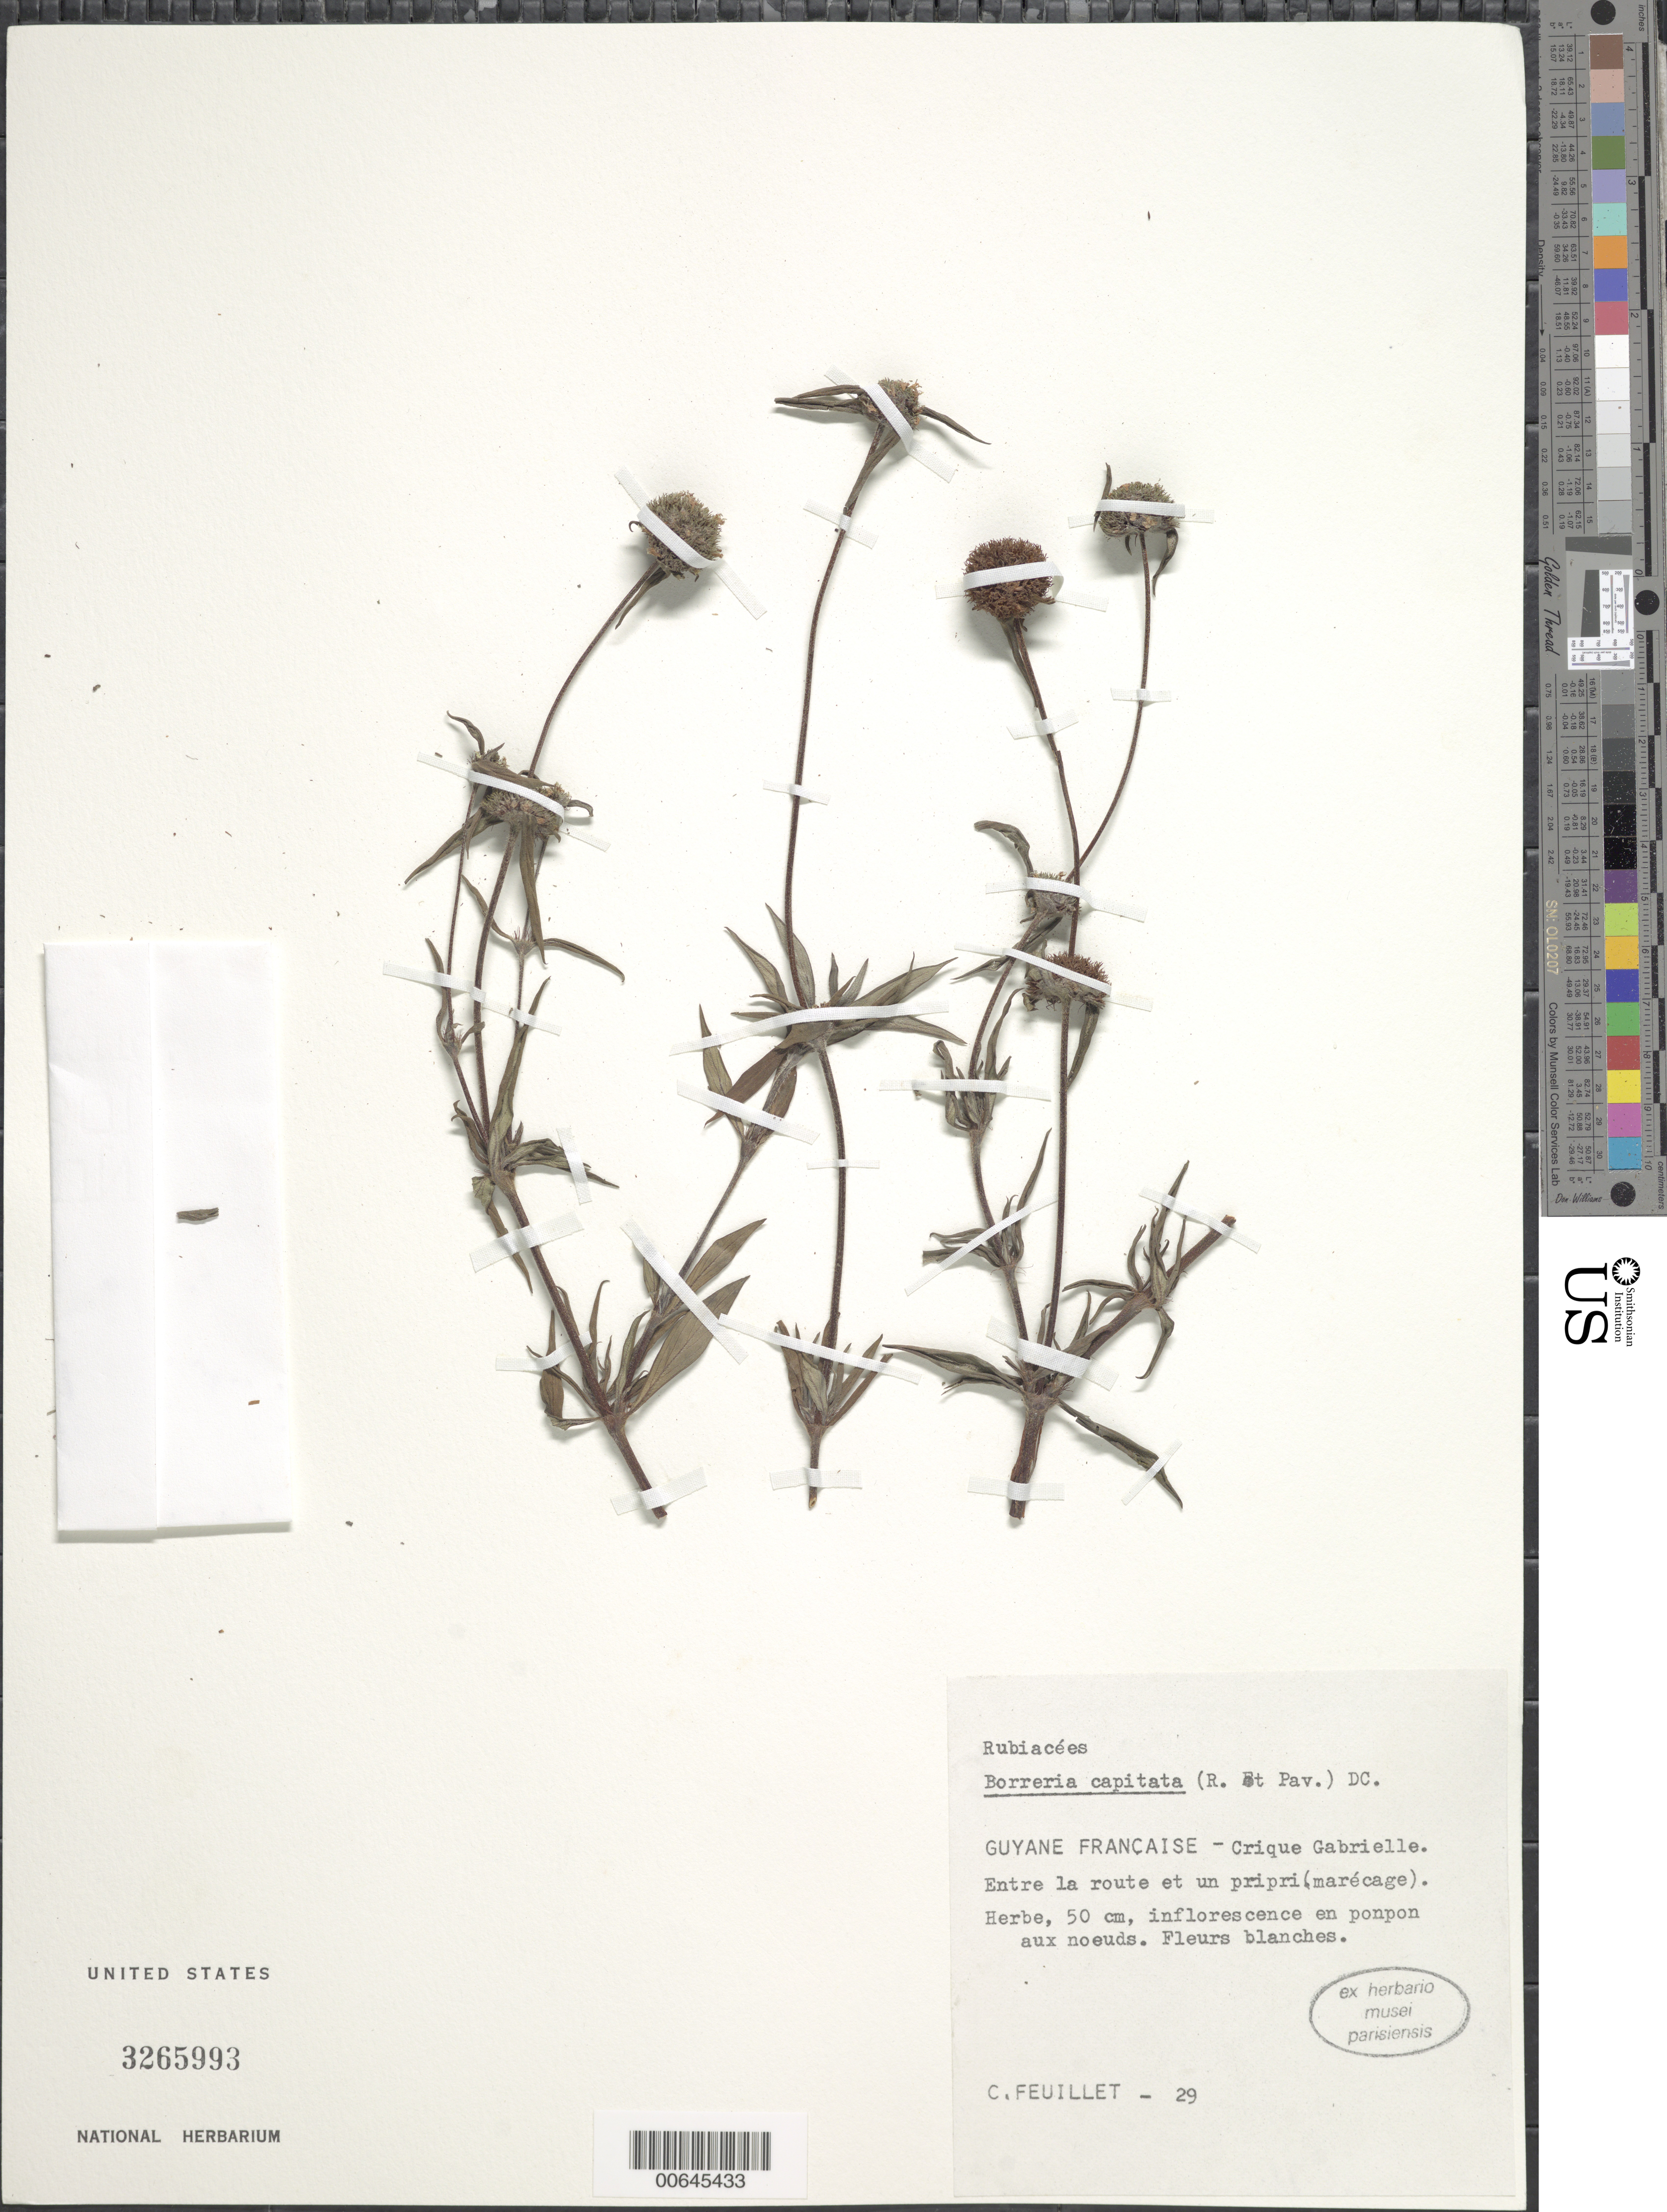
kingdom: Plantae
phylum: Tracheophyta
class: Magnoliopsida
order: Gentianales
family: Rubiaceae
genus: Borreria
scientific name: Borreria capitata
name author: (Ruiz & Pav.) DC.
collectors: C. Feuillet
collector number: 29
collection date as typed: s.d.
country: French Guiana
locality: Crique Gabrielle, SE de Cayenne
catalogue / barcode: US 3265993